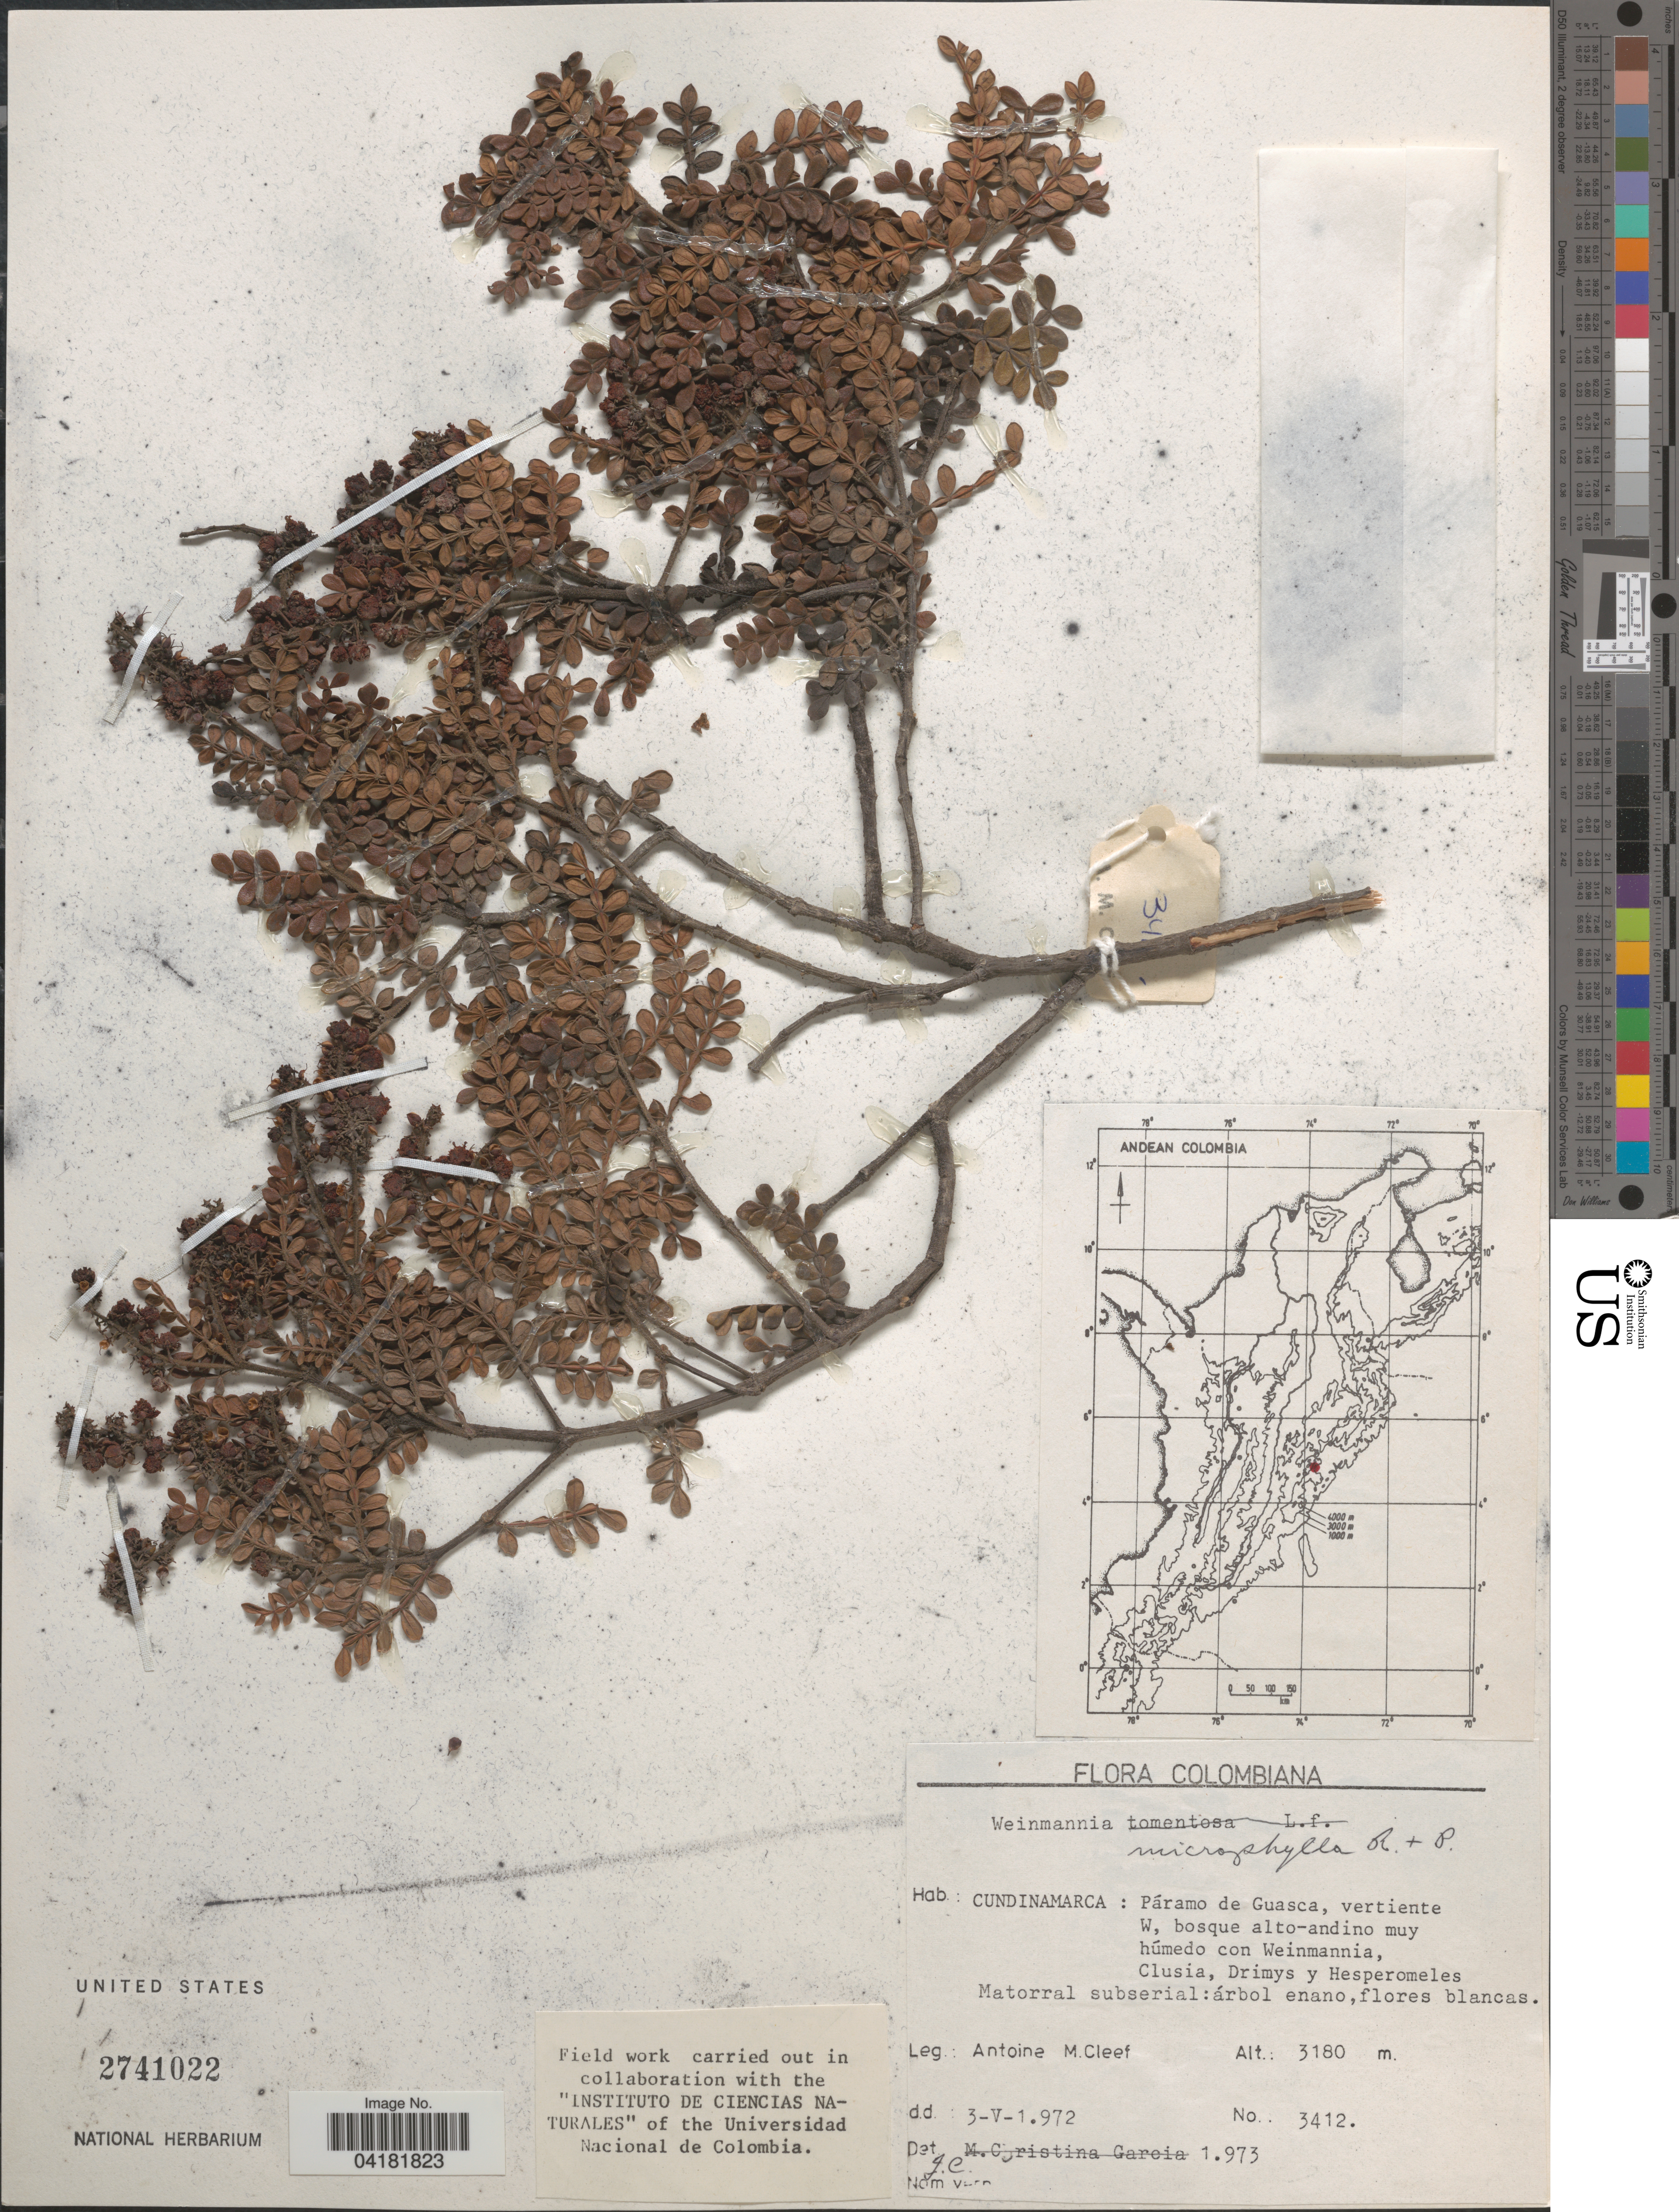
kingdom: Plantae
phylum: Tracheophyta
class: Magnoliopsida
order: Oxalidales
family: Cunoniaceae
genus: Weinmannia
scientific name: Weinmannia microphylla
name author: Kunth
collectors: A. M. Cleef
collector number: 3412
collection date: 1972-05-03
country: Colombia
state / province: Cundinamarca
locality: Colombiana. Páramo de Guasca, vertiente W.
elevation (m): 3180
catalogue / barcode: US 2741022